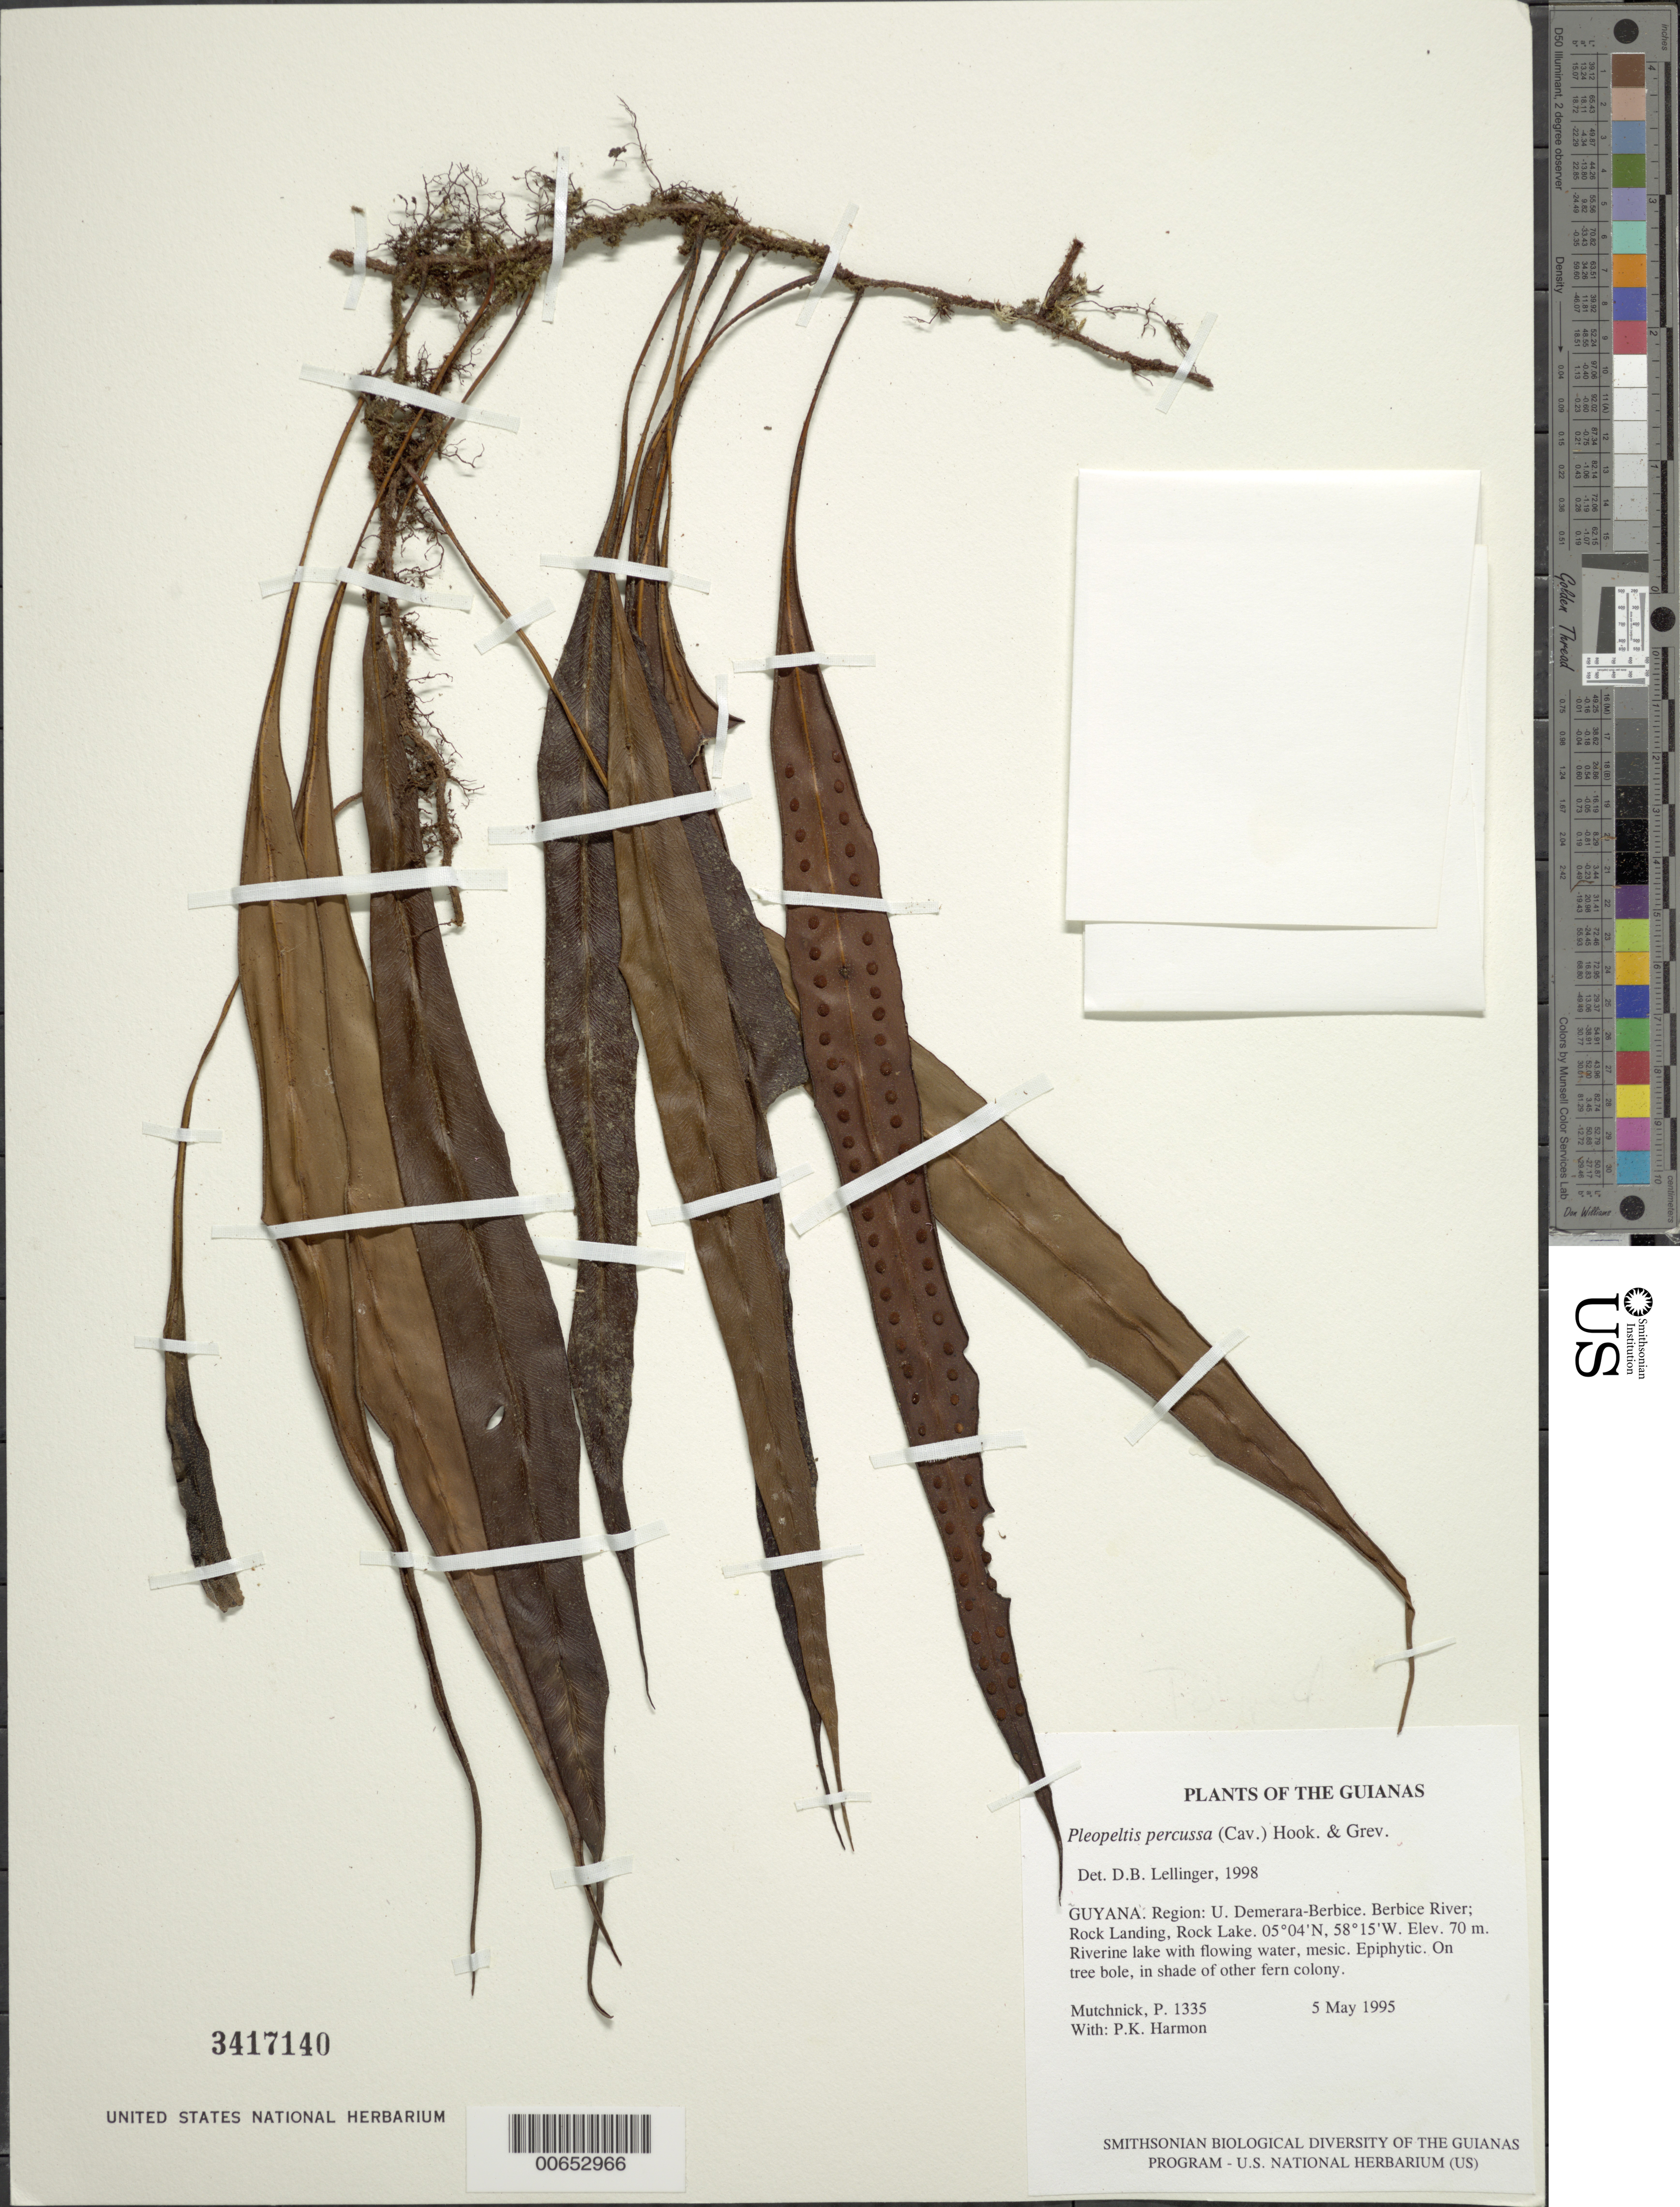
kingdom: Plantae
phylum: Tracheophyta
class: Polypodiopsida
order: Polypodiales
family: Polypodiaceae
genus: Microgramma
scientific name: Microgramma percussa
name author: (Cav.) de la Sota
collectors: P. Mutchnick & P. Harmon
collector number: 1335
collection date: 1995-05-05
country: Guyana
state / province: U. Demerara-Berbice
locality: Berbice River; Rock Landing, Rocke Lake, Riverine lake with flowing water, mesic, on tree bole, in shade of other fern colony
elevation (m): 70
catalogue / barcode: US 3417140